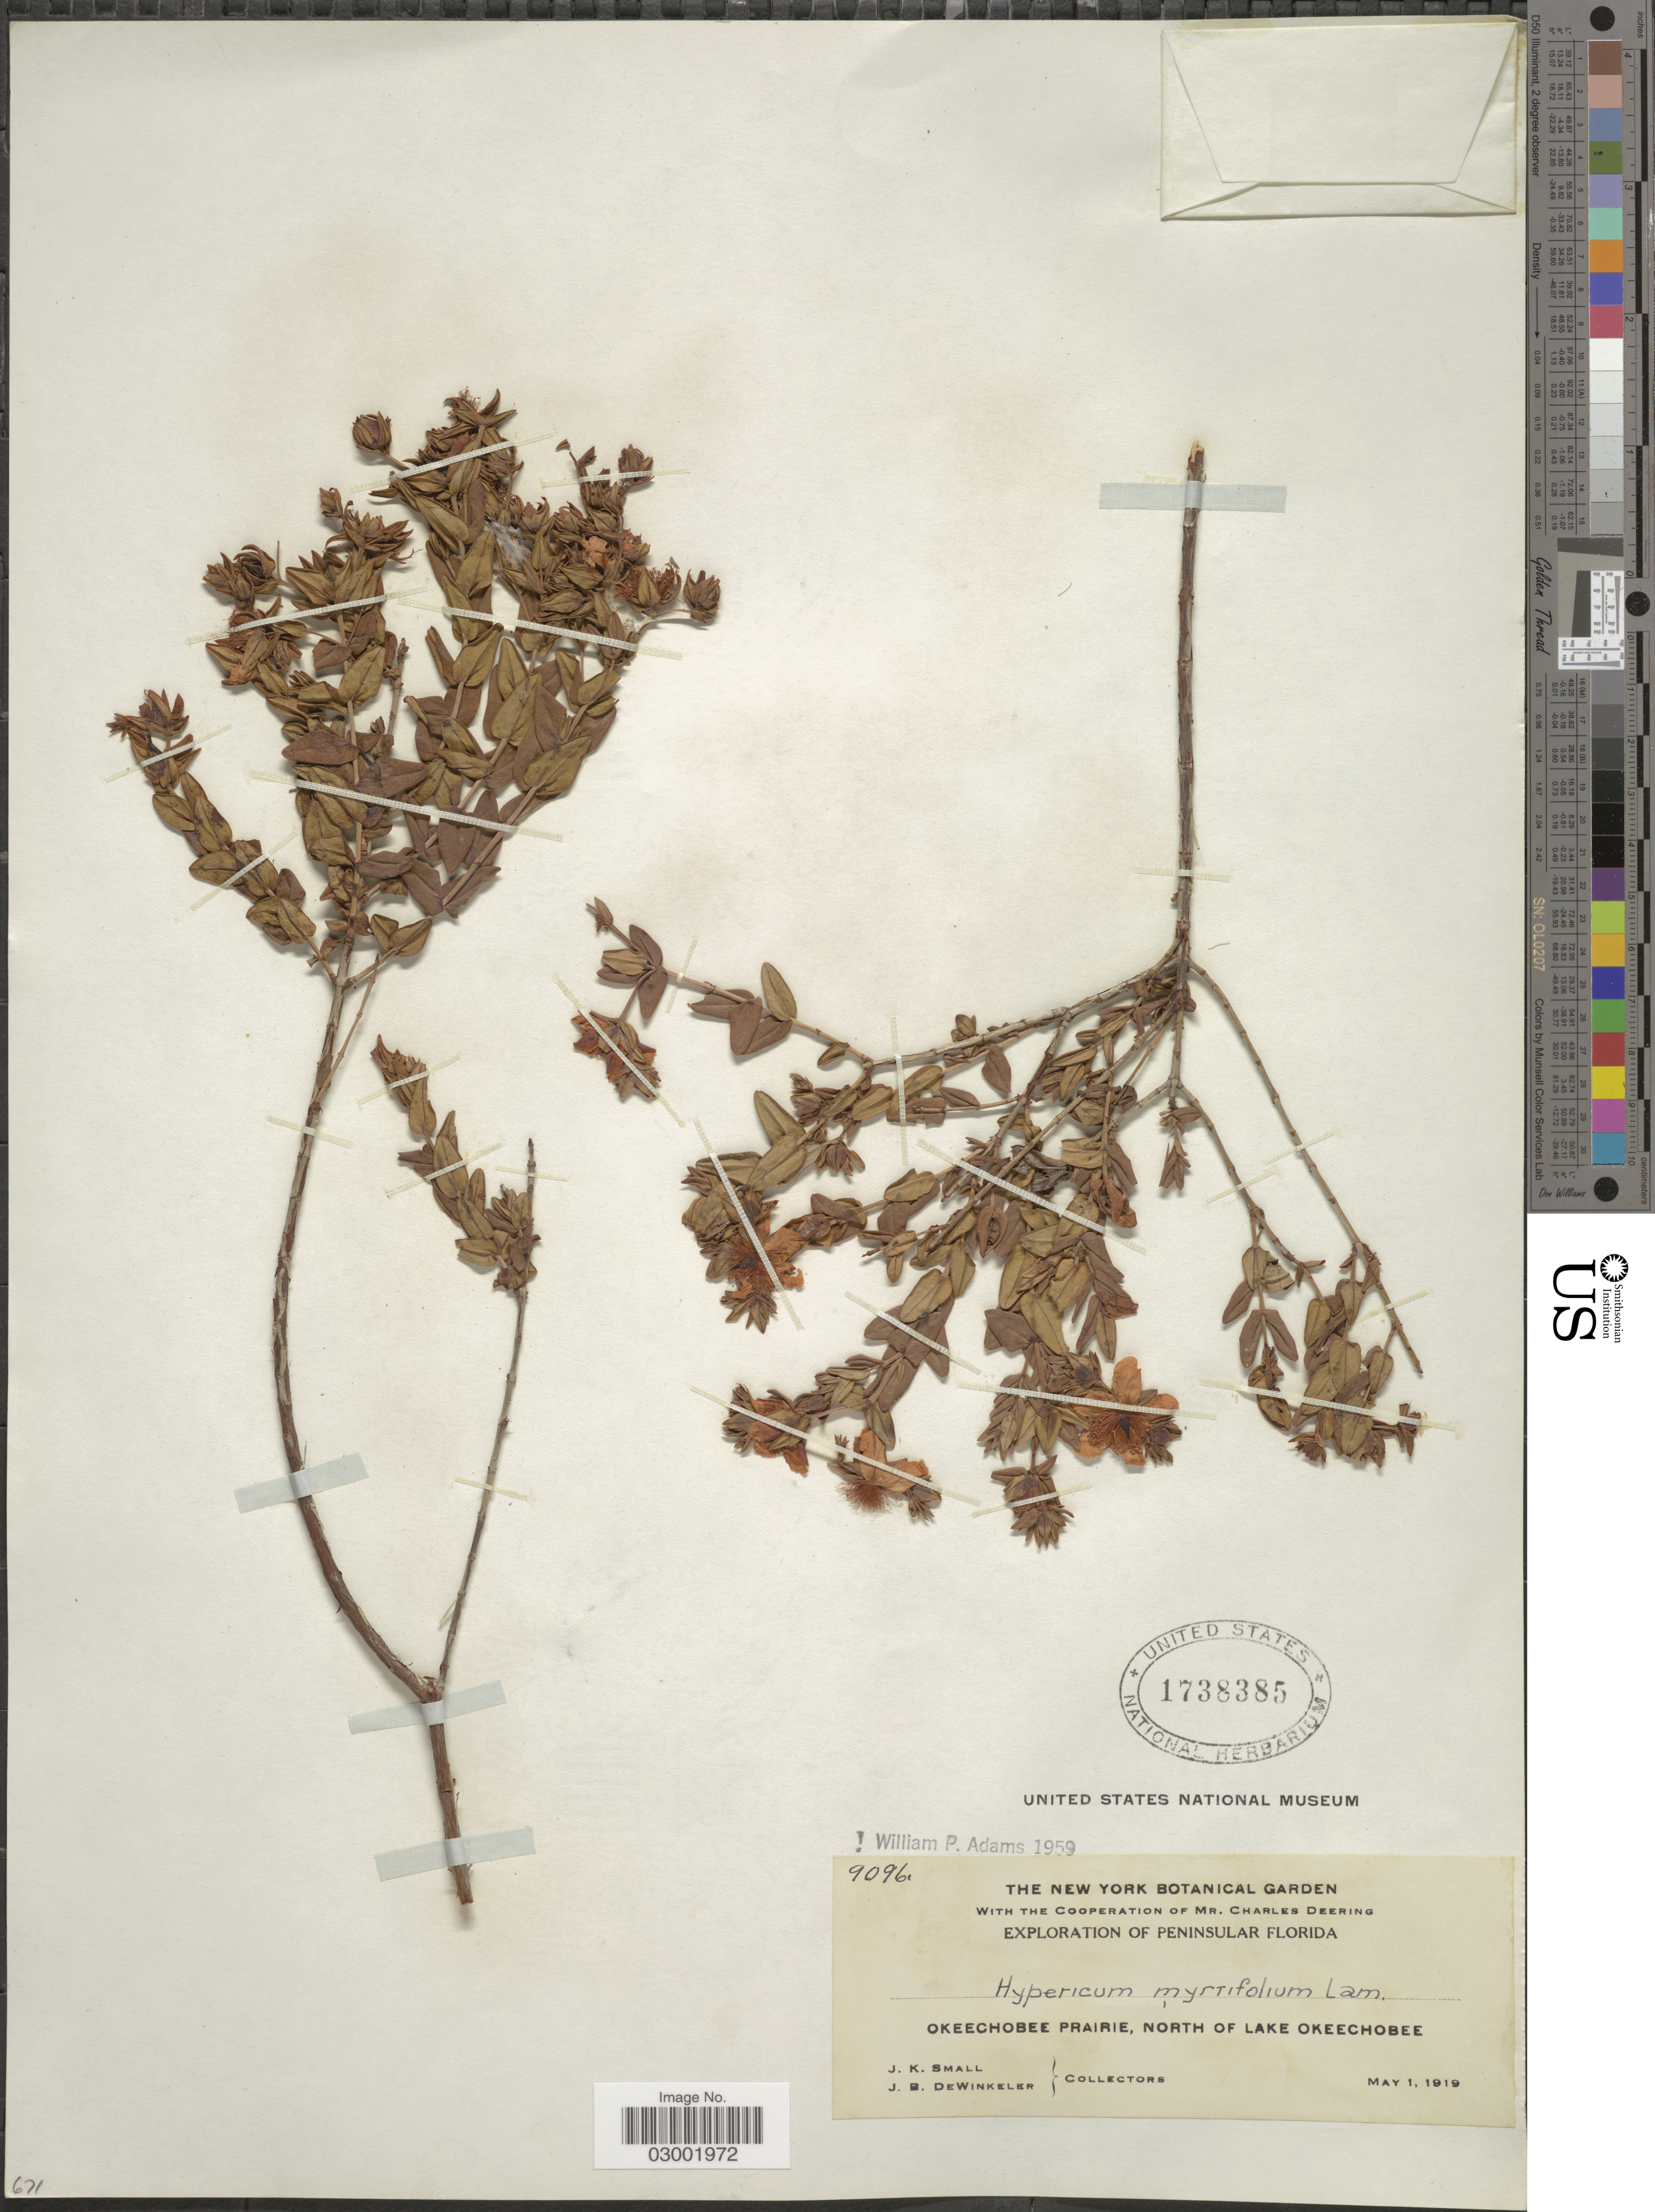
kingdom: Plantae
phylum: Tracheophyta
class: Magnoliopsida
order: Malpighiales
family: Hypericaceae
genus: Hypericum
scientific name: Hypericum myrtifolium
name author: Lam.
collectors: J. K. Small & J. B. Dewinkeler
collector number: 9096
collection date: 1919-05-01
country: United States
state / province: Florida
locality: Peninsular Florida, Okeechobee Prairie, North of Lake Okeechobee.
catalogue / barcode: US 1738385